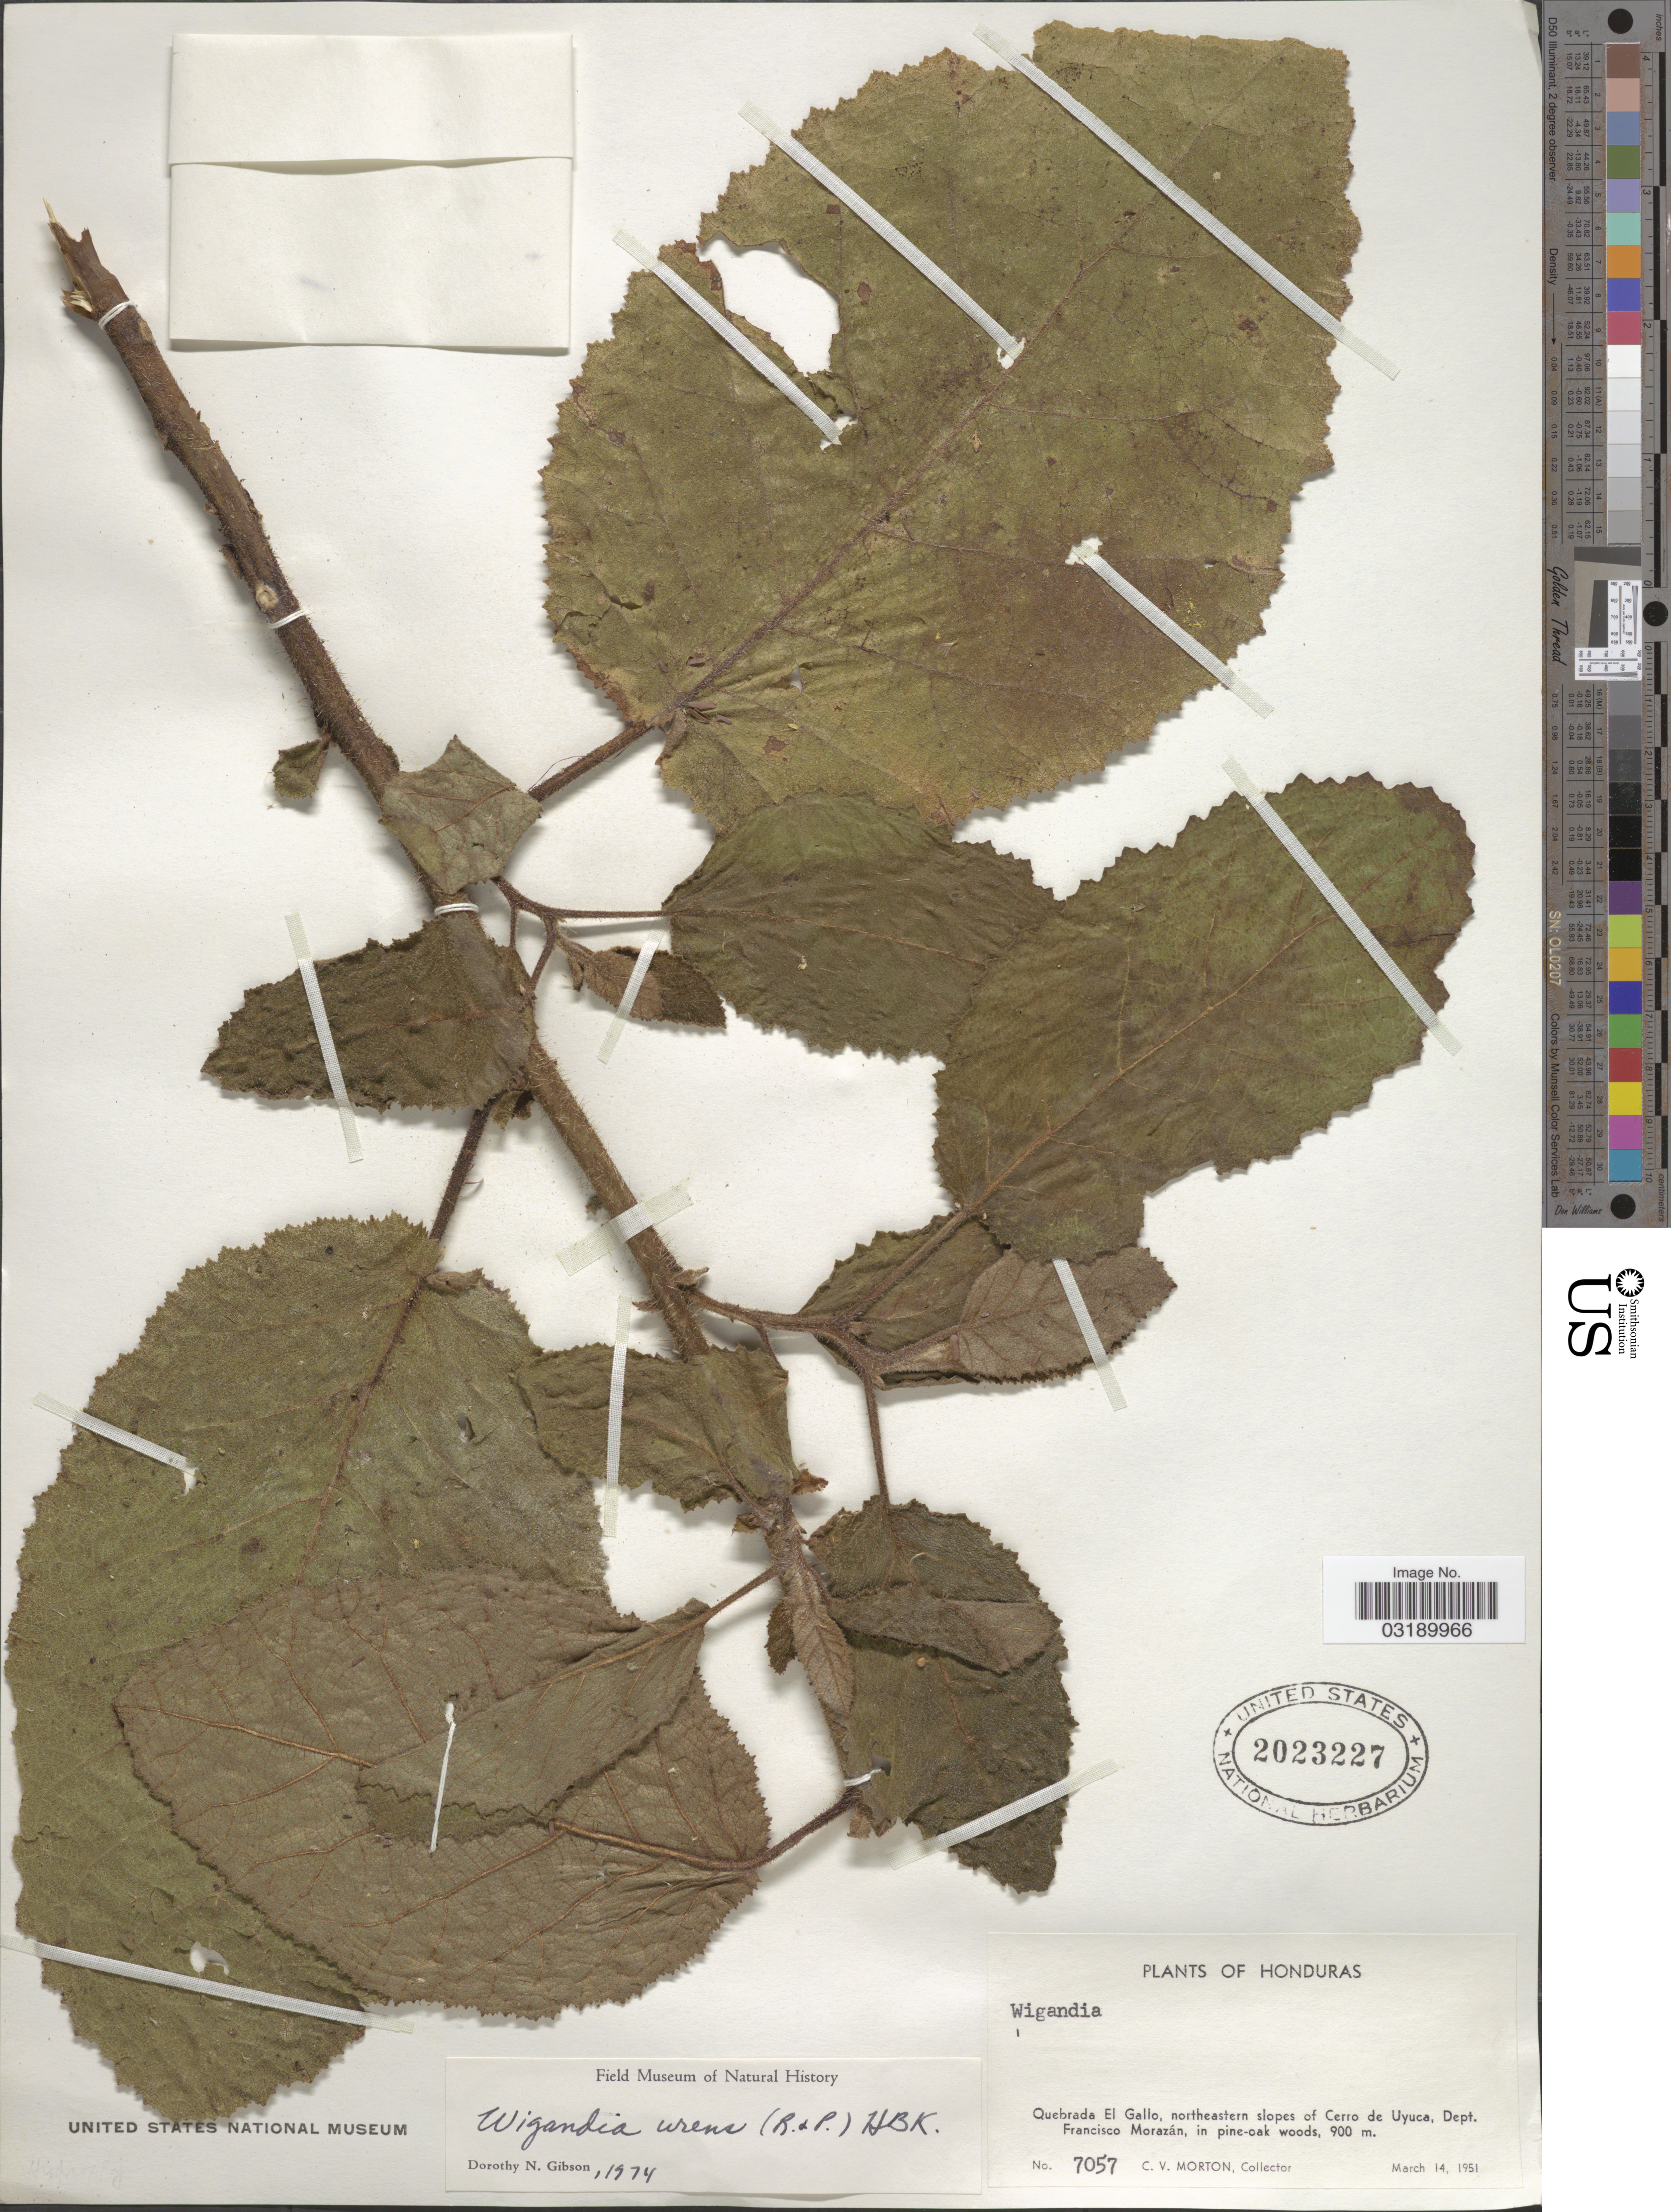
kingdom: Plantae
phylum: Tracheophyta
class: Magnoliopsida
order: Boraginales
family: Namaceae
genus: Wigandia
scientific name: Wigandia urens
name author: (Ruiz & Pav.) Kunth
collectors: C. V. Morton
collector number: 7057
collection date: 1951-03-14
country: Honduras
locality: Quebrada El Gallo, northeastern slopes of Cerro de Uyuca, Dept. Francisco Morazán, in pine-oak woods.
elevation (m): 900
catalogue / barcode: US 2023227